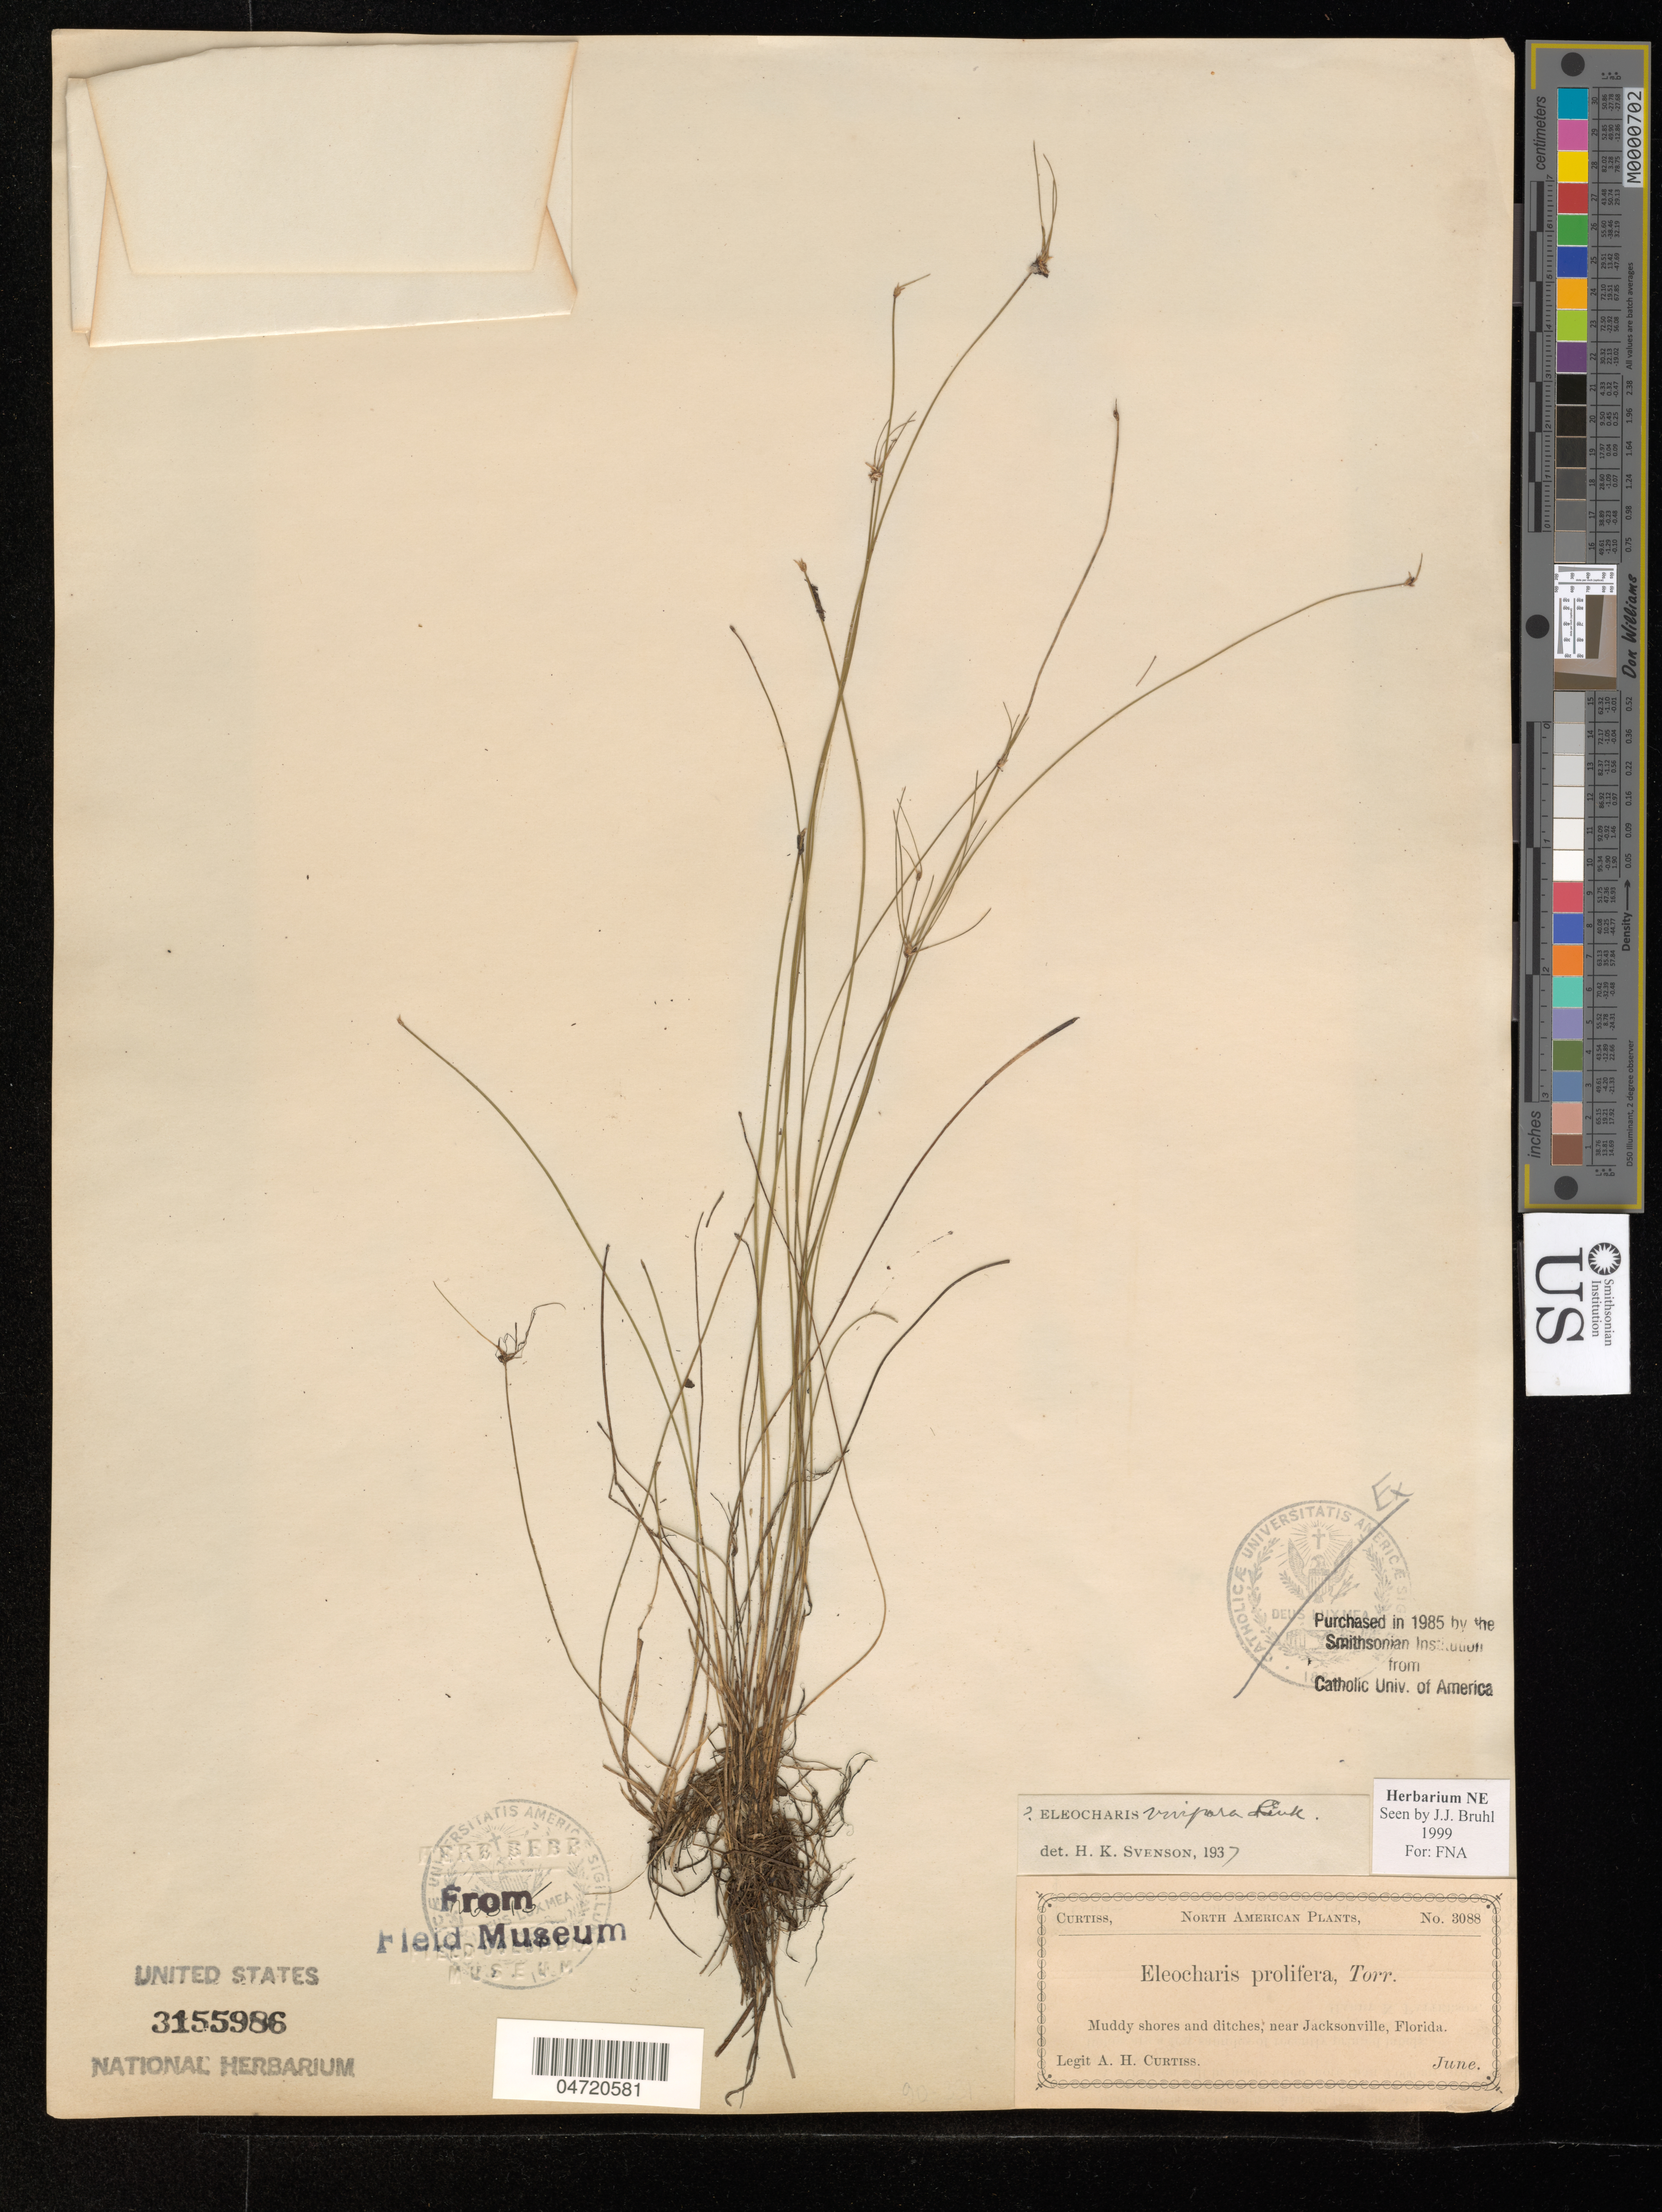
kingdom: Plantae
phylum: Tracheophyta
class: Liliopsida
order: Poales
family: Cyperaceae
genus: Eleocharis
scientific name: Eleocharis vivipara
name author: Link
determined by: Bruhl, J. J., (NE), University of New England (AUSTRALIA)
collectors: A. H. Curtiss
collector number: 3088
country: United States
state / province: Florida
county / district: Duval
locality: Jacksonville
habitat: Muddy shores and ditches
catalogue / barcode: US 3155986